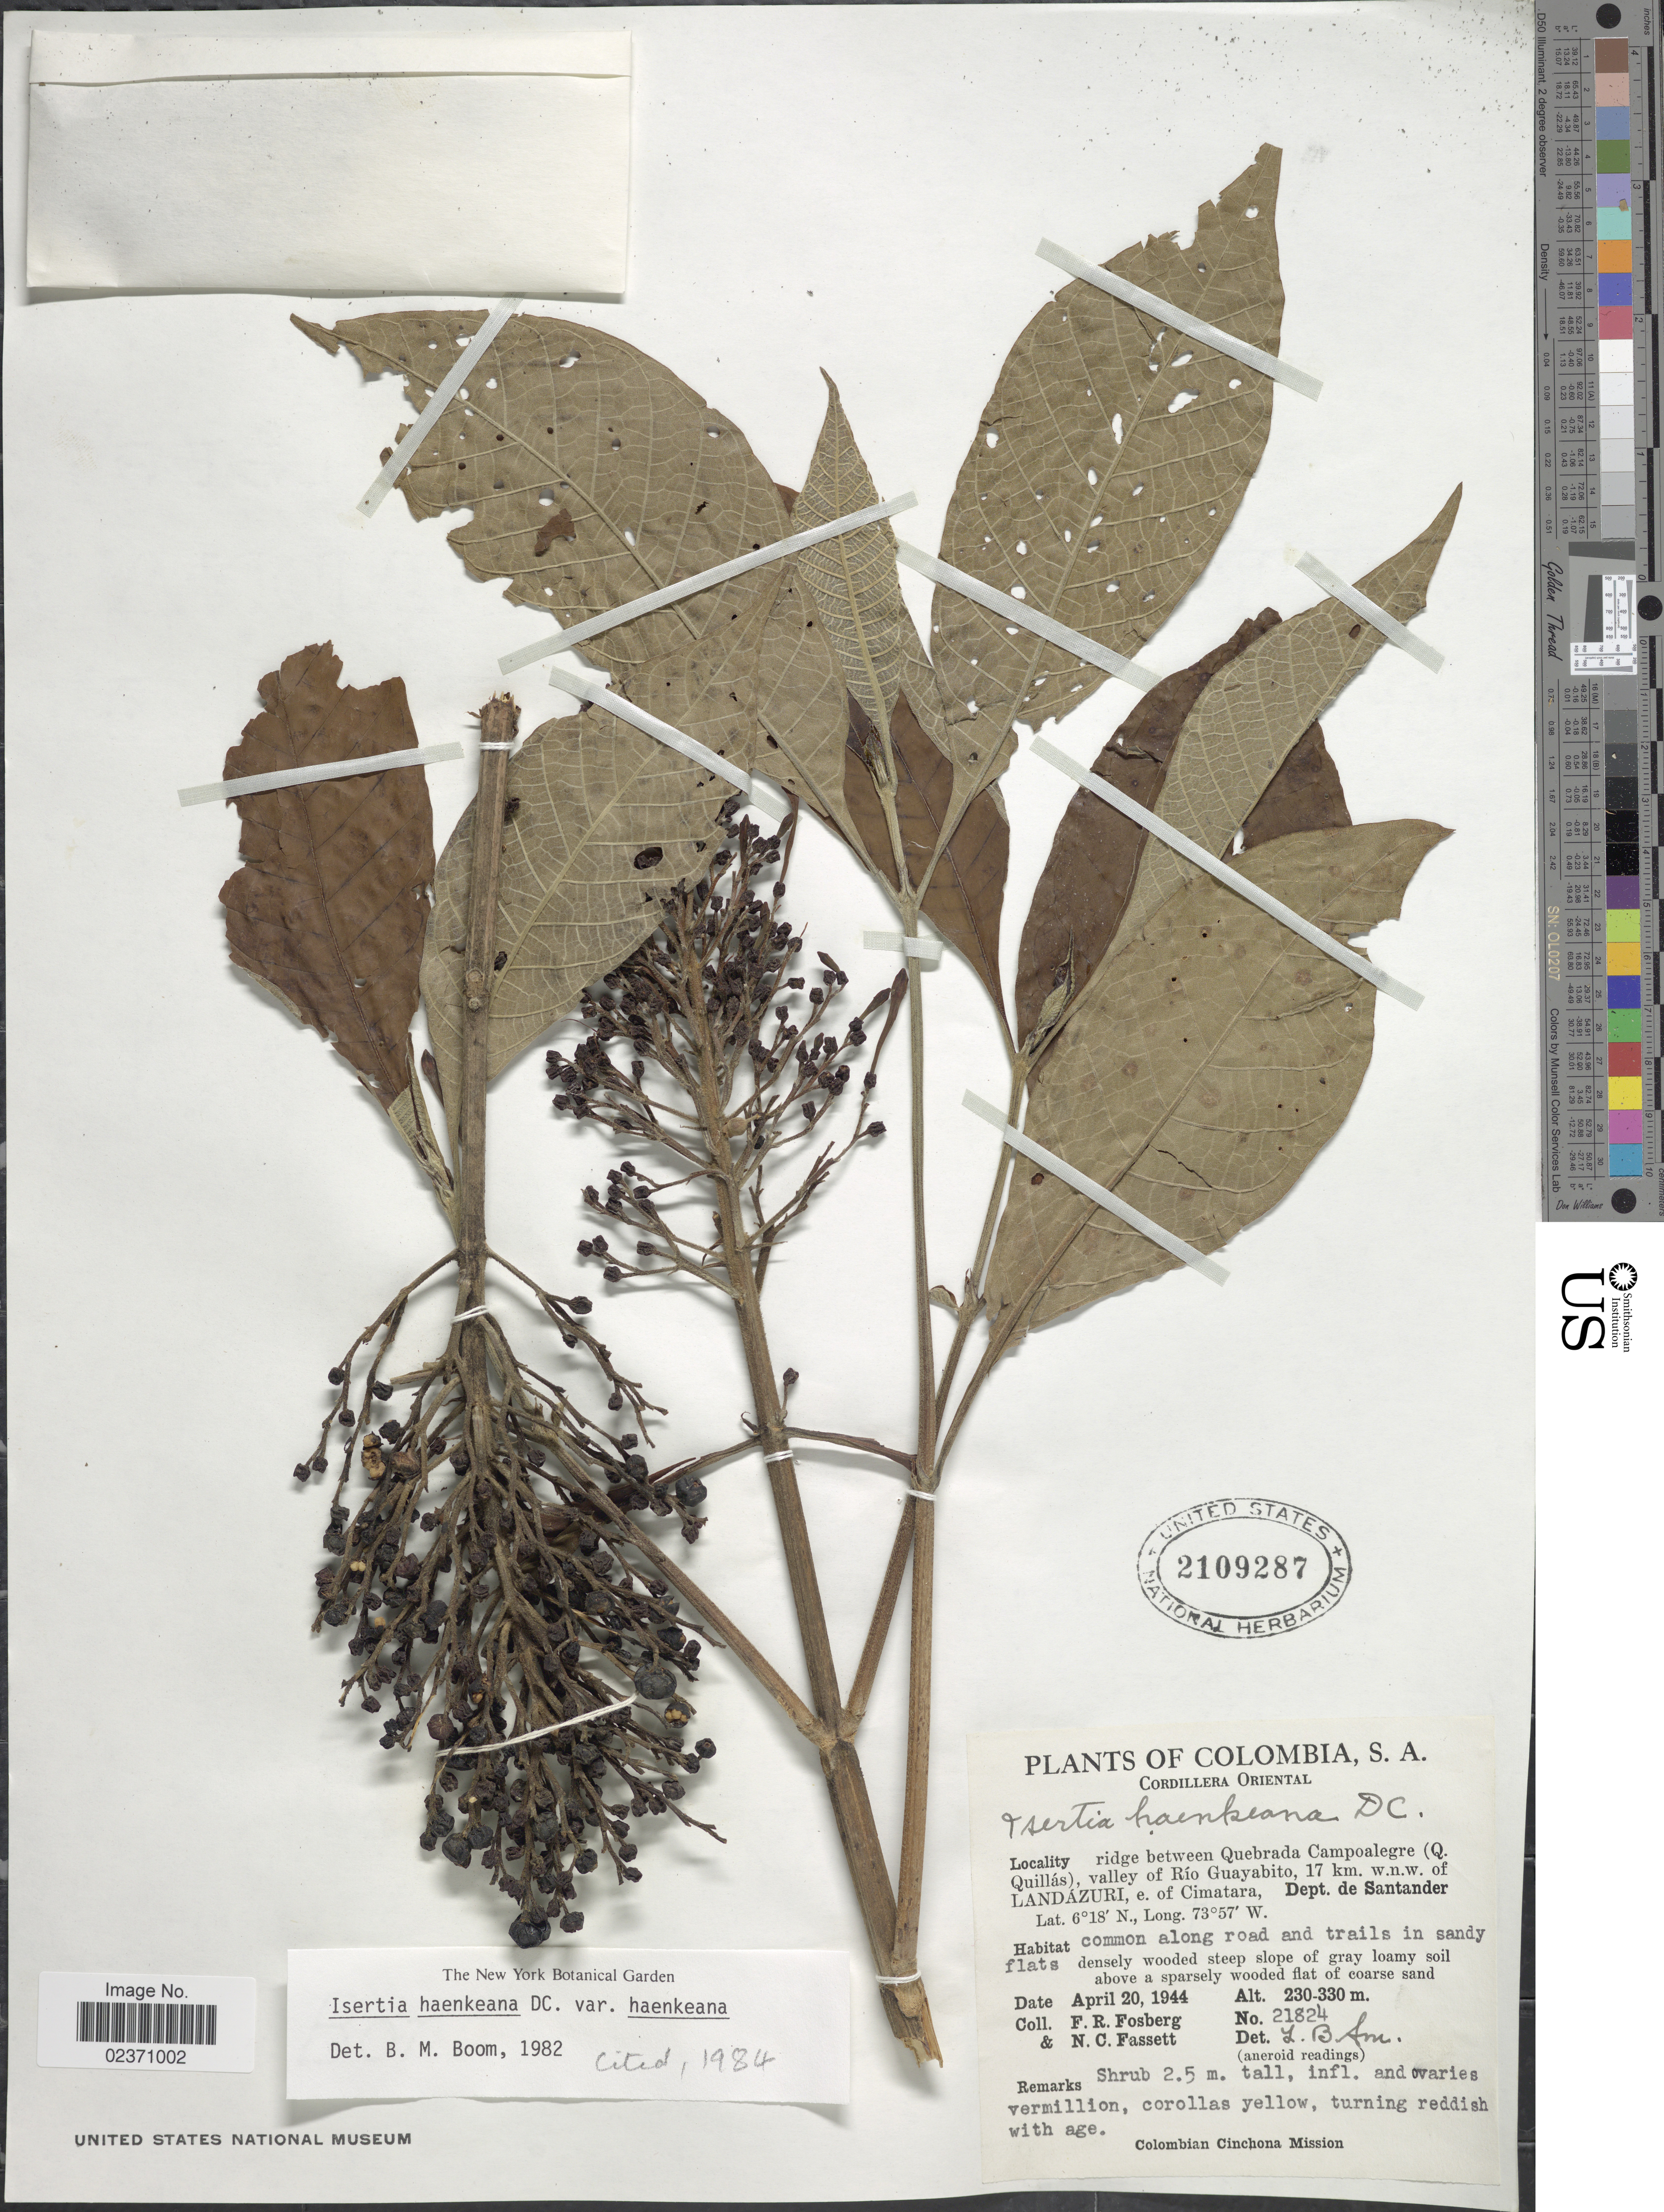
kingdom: Plantae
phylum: Tracheophyta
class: Magnoliopsida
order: Gentianales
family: Rubiaceae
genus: Isertia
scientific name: Isertia haenkeana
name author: DC.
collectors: F. R. Fosberg & N. C. Fassett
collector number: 21824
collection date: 1944-04-20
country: Colombia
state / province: Santander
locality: Cordillera Oriental. Rideg between Quebrada Campoalegre (Q. Quillas), valley of Rio Guayabito, 17 km. n.w. of Landazuri, e. of Cimatara, Dept. de Santander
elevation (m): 230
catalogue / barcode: US 2109287